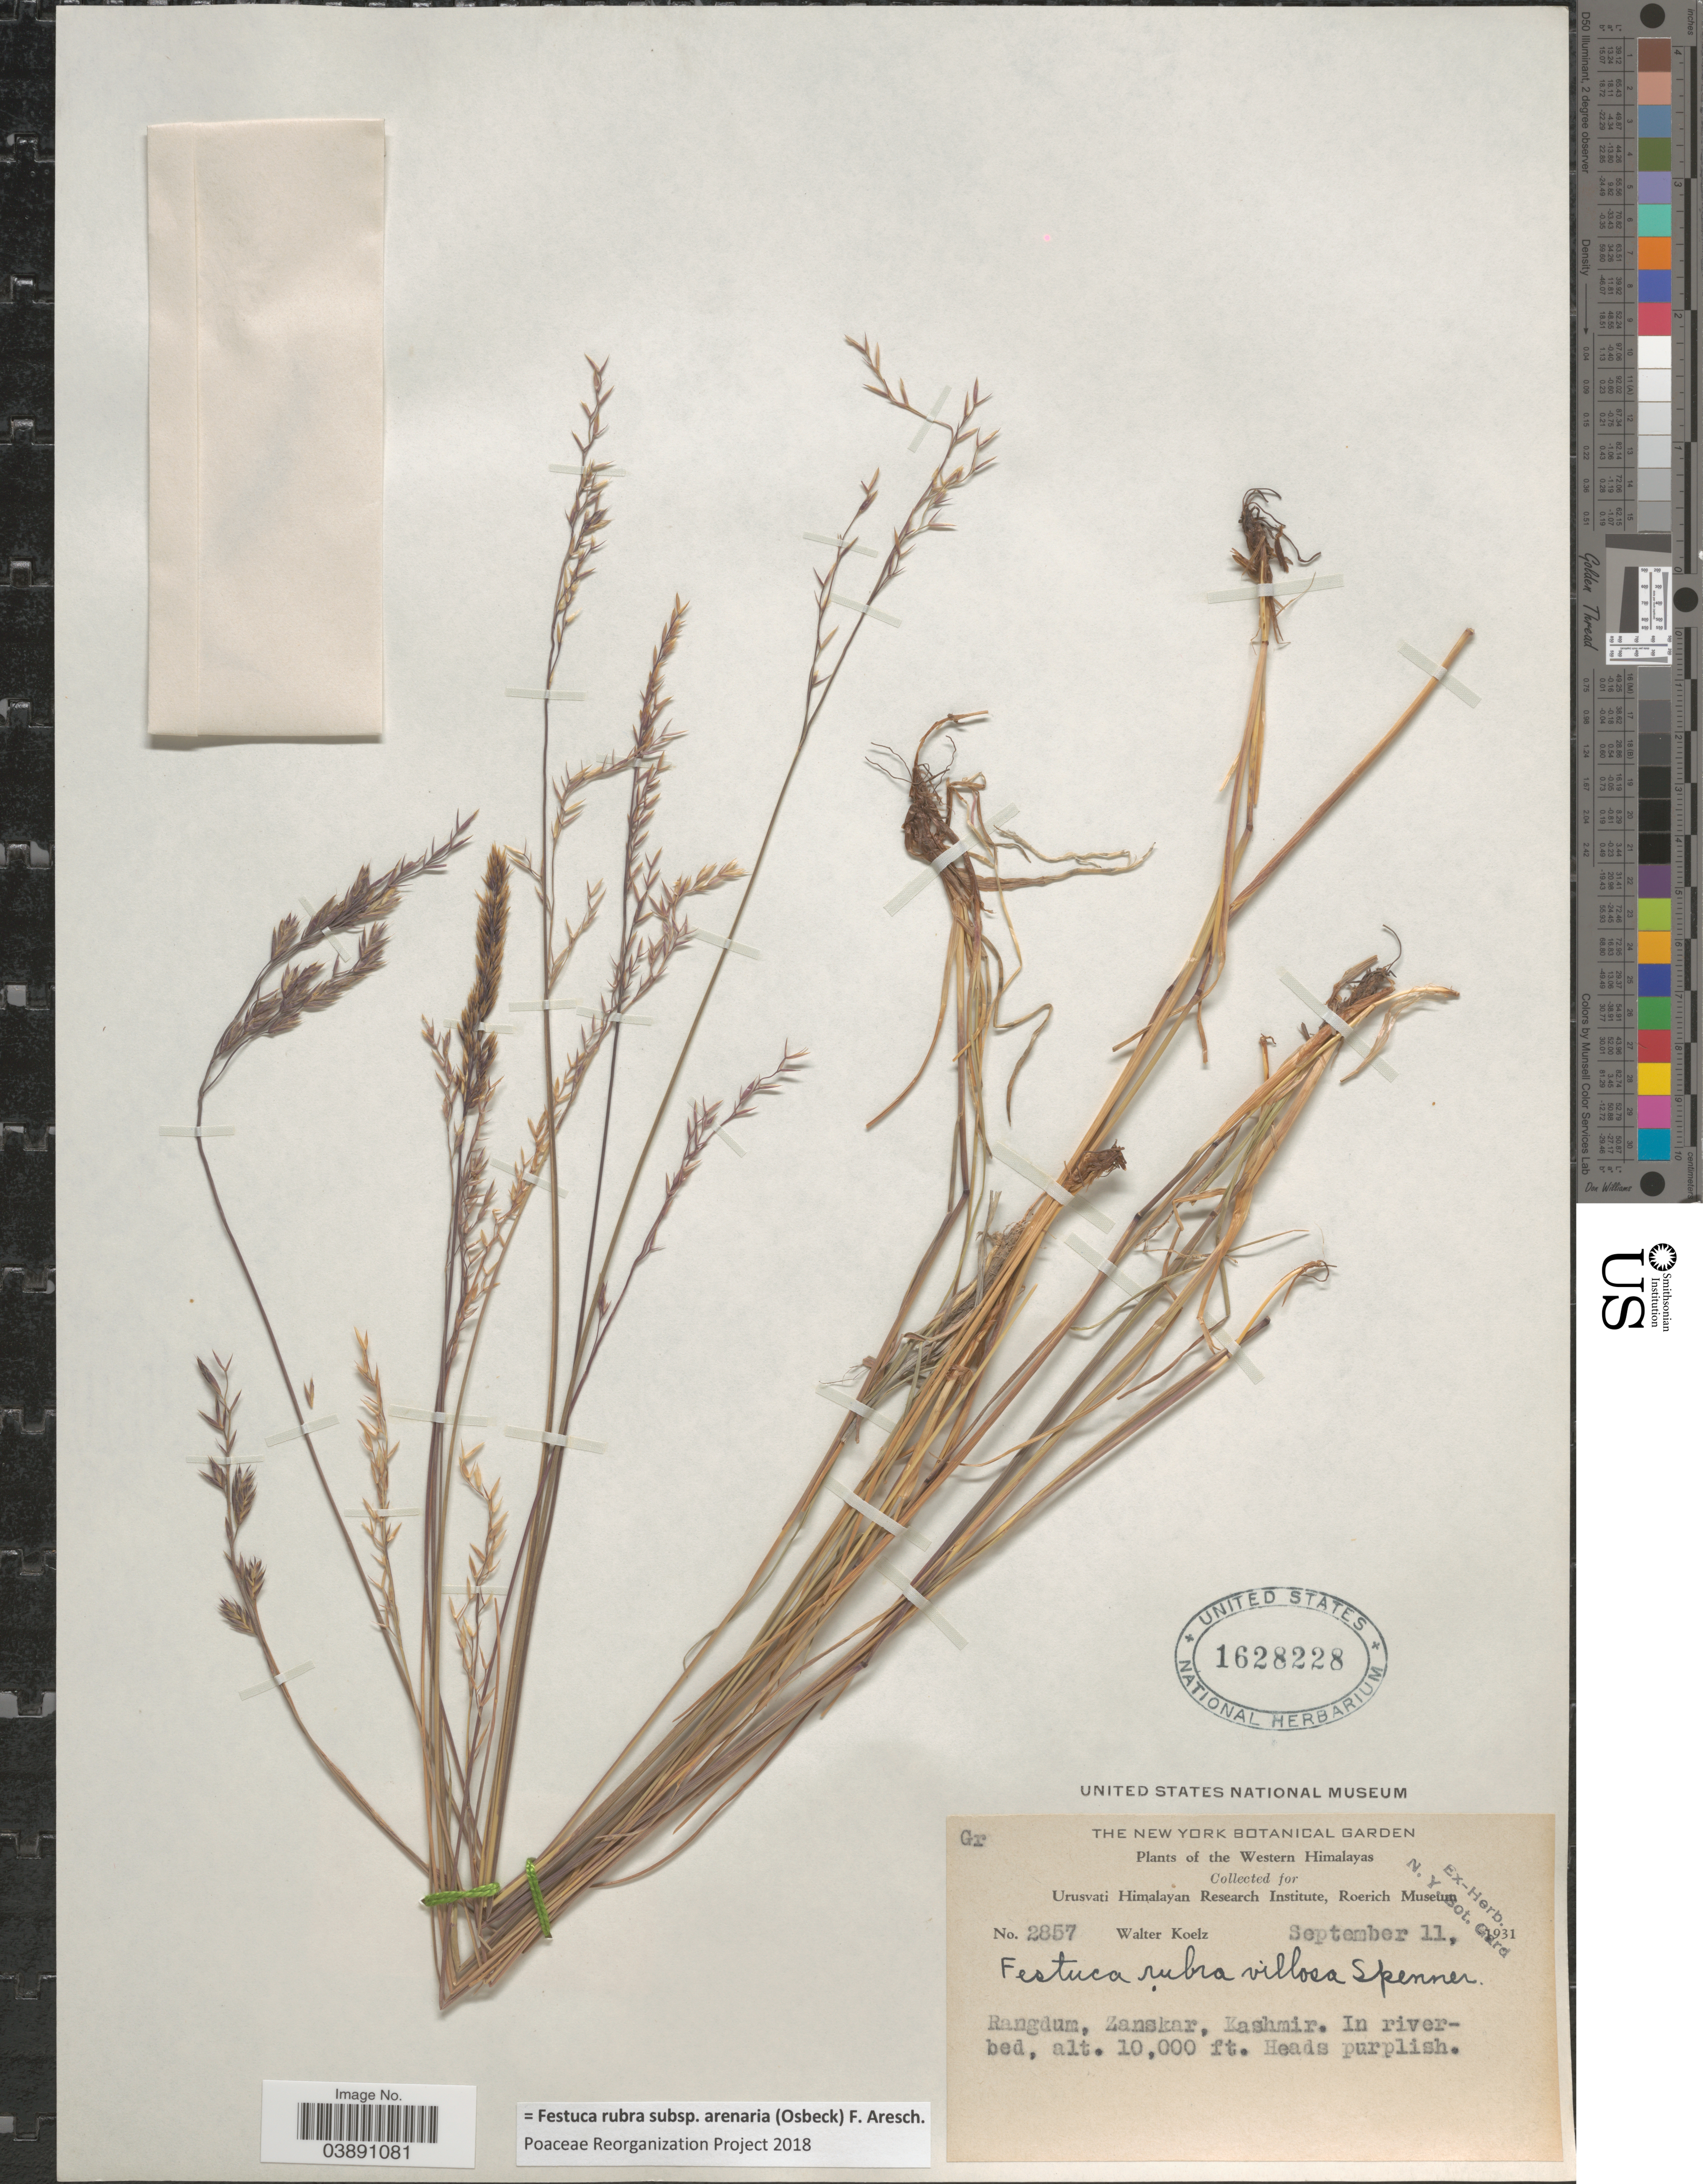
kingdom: Plantae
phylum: Tracheophyta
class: Liliopsida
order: Poales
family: Poaceae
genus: Festuca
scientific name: Festuca rubra subsp. arenaria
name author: (Osbeck) F. Aresch.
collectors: W. N. Koelz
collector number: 2857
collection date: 1931-09-11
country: India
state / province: Jammu and Kashmir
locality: The Western Himalayas. Rangdum, Zanskar, Kashmir.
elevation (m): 3048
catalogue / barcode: US 1628228